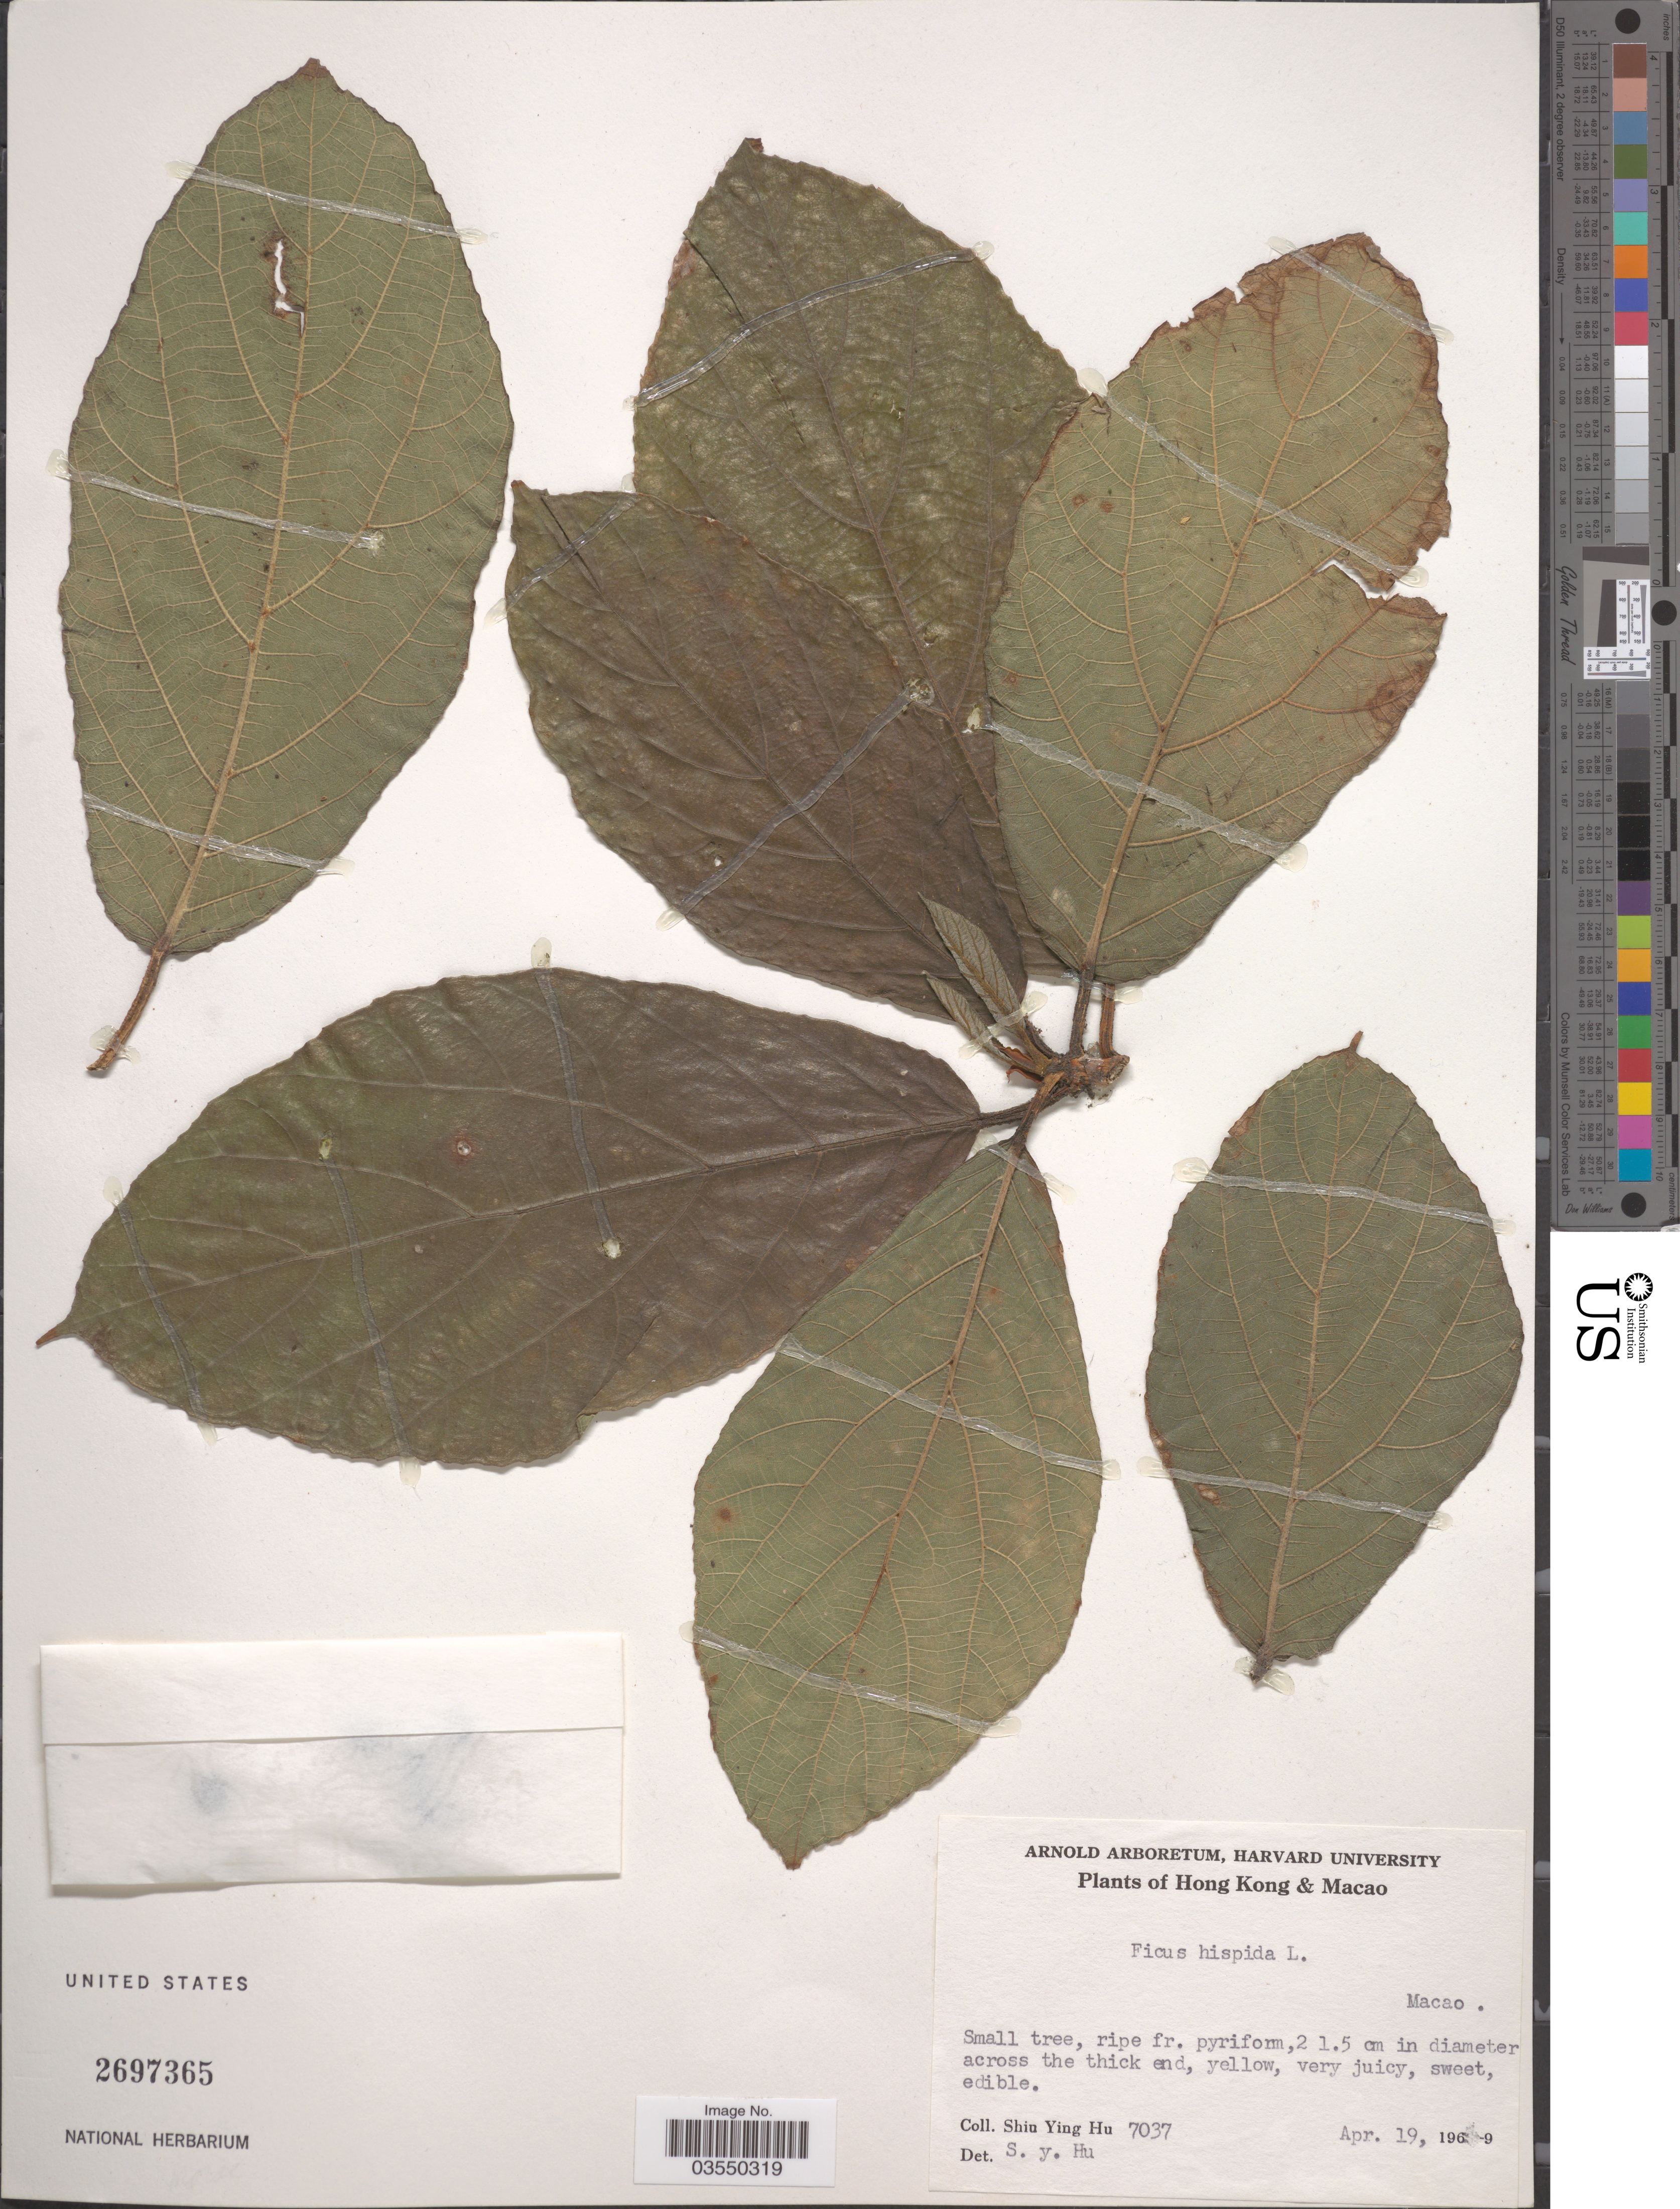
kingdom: Plantae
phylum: Tracheophyta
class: Magnoliopsida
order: Rosales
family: Moraceae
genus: Ficus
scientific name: Ficus hispida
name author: L. f.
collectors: S. Y. Hu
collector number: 7037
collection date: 1969-04-19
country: China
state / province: Macau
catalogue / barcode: US 2697365